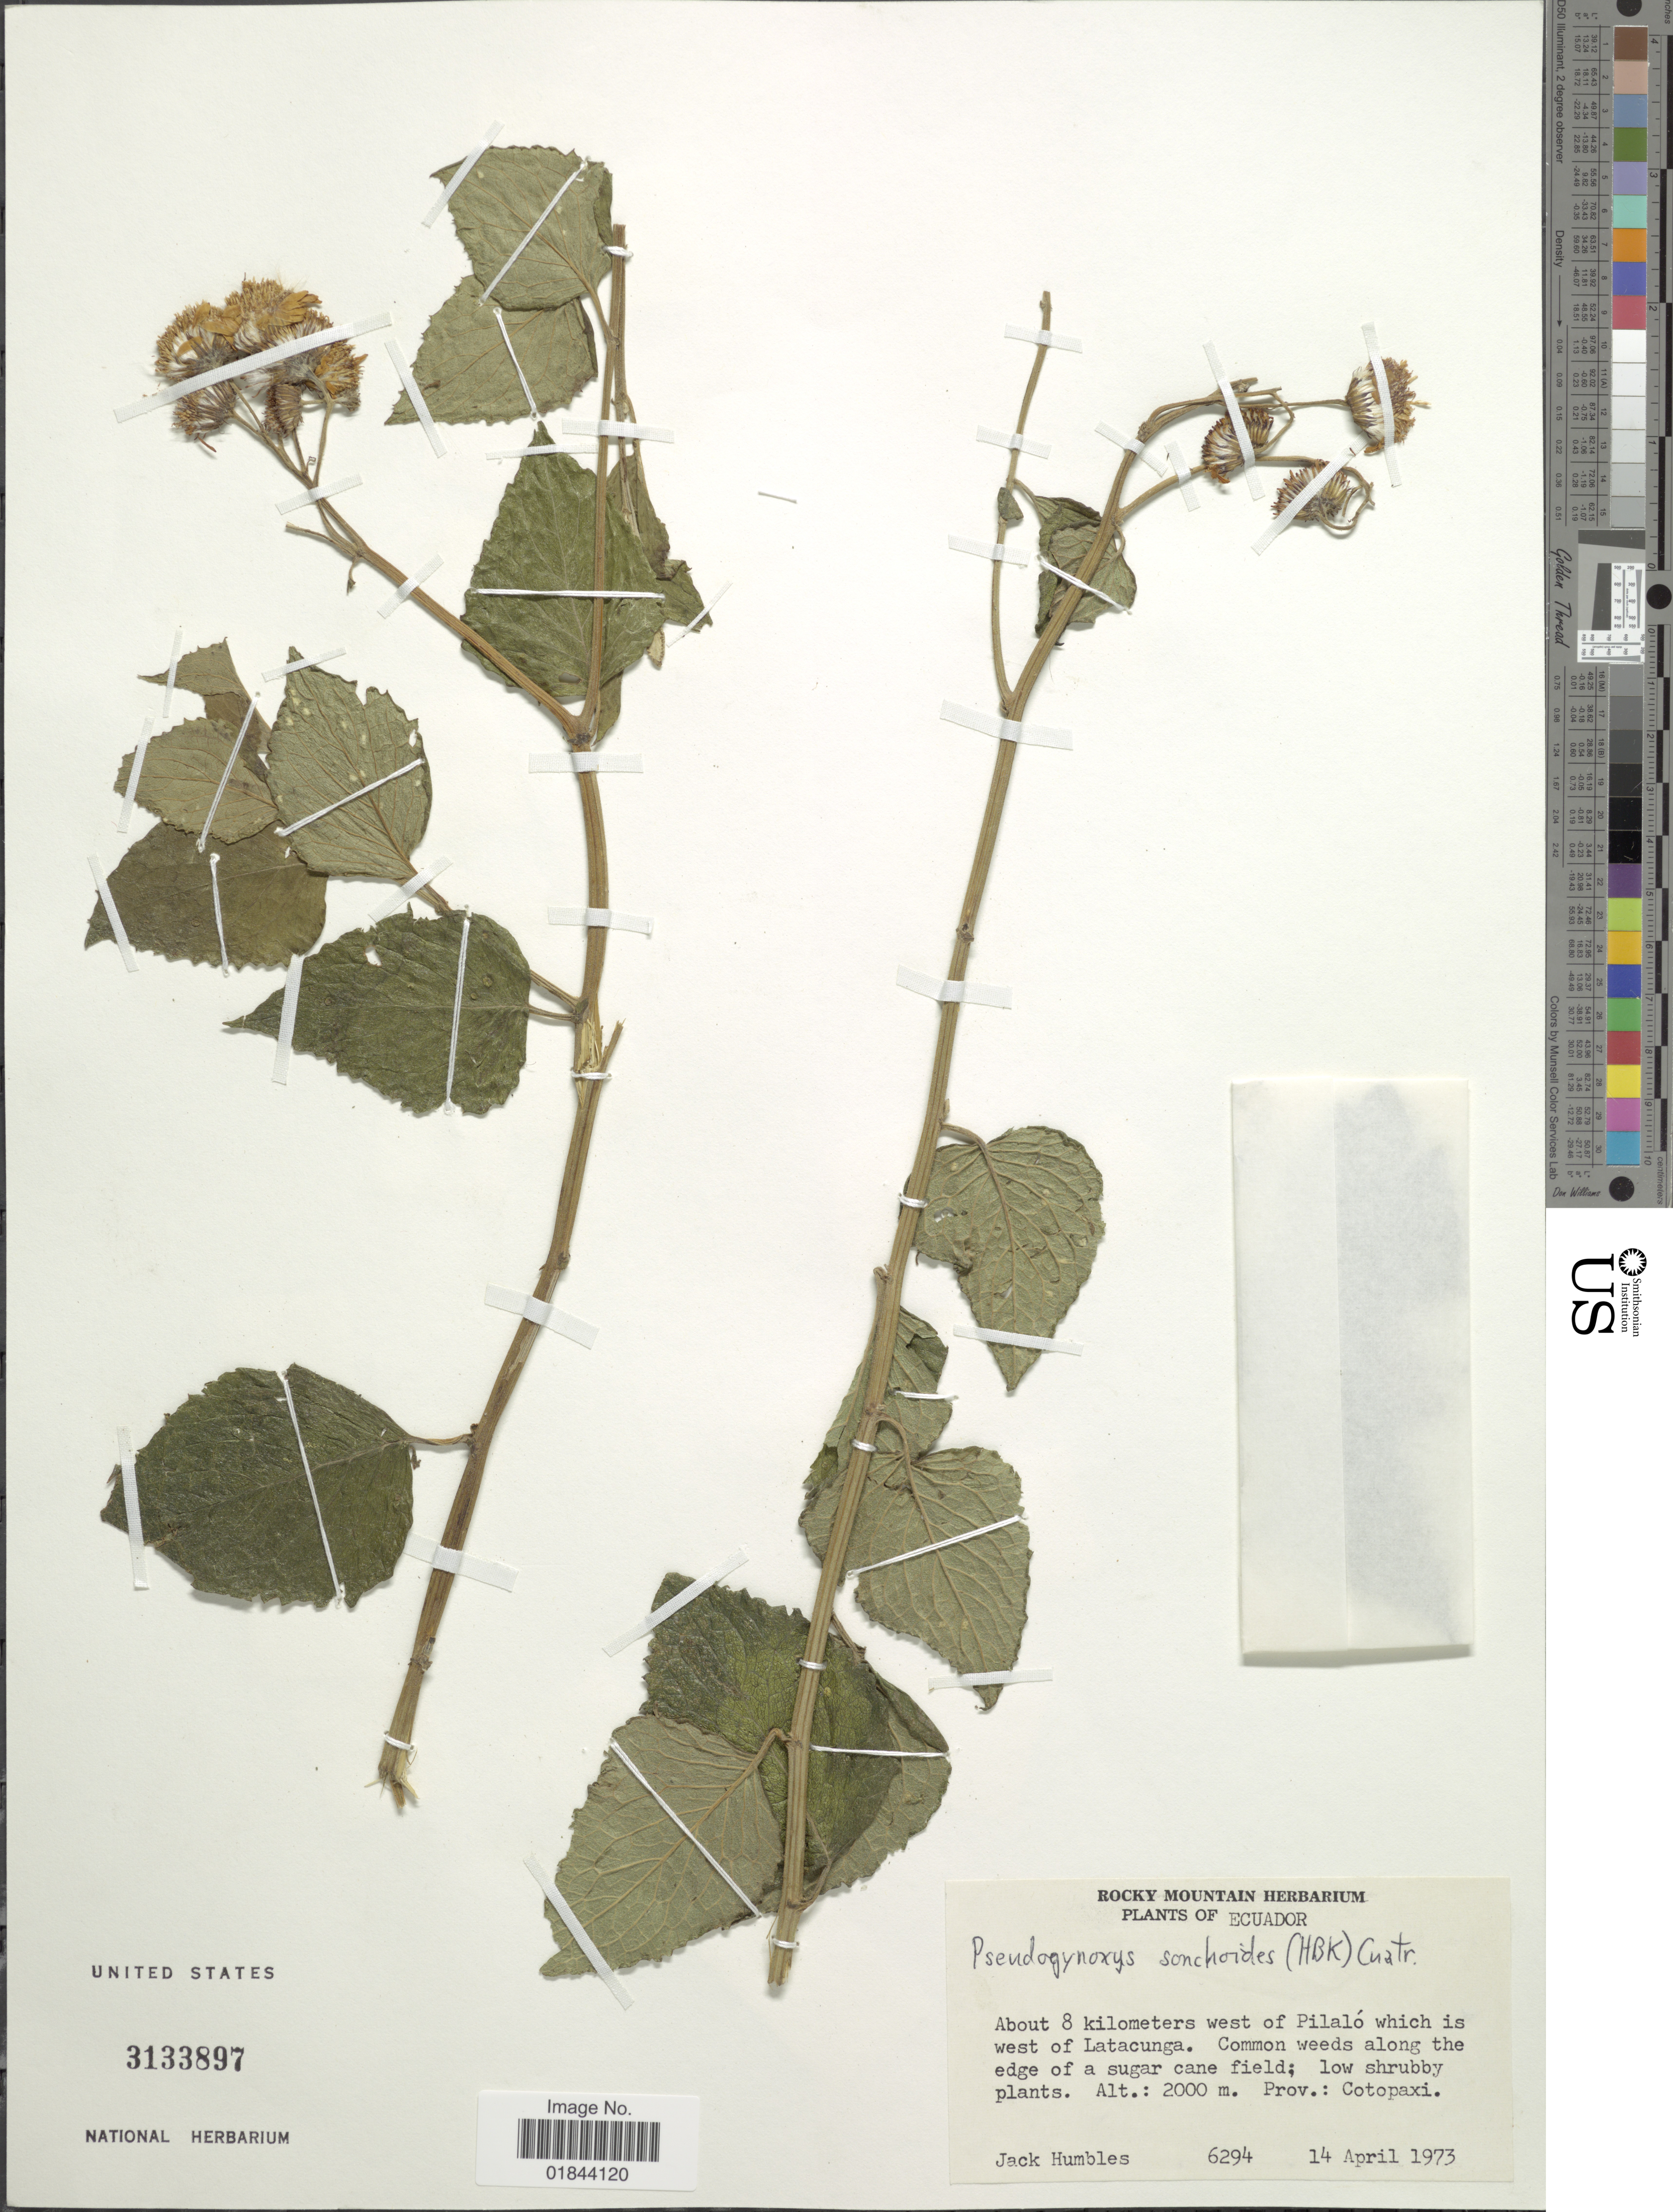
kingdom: Plantae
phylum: Tracheophyta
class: Magnoliopsida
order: Asterales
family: Asteraceae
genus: Pseudogynoxys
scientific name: Pseudogynoxys sonchoides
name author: (Kunth) Cuatrec.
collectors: J. Humbles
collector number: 6294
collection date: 1973-04-14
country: Ecuador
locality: About 8 kilometers west of Pilalo which is west of Latacunga.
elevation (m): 2000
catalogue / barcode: US 3133897